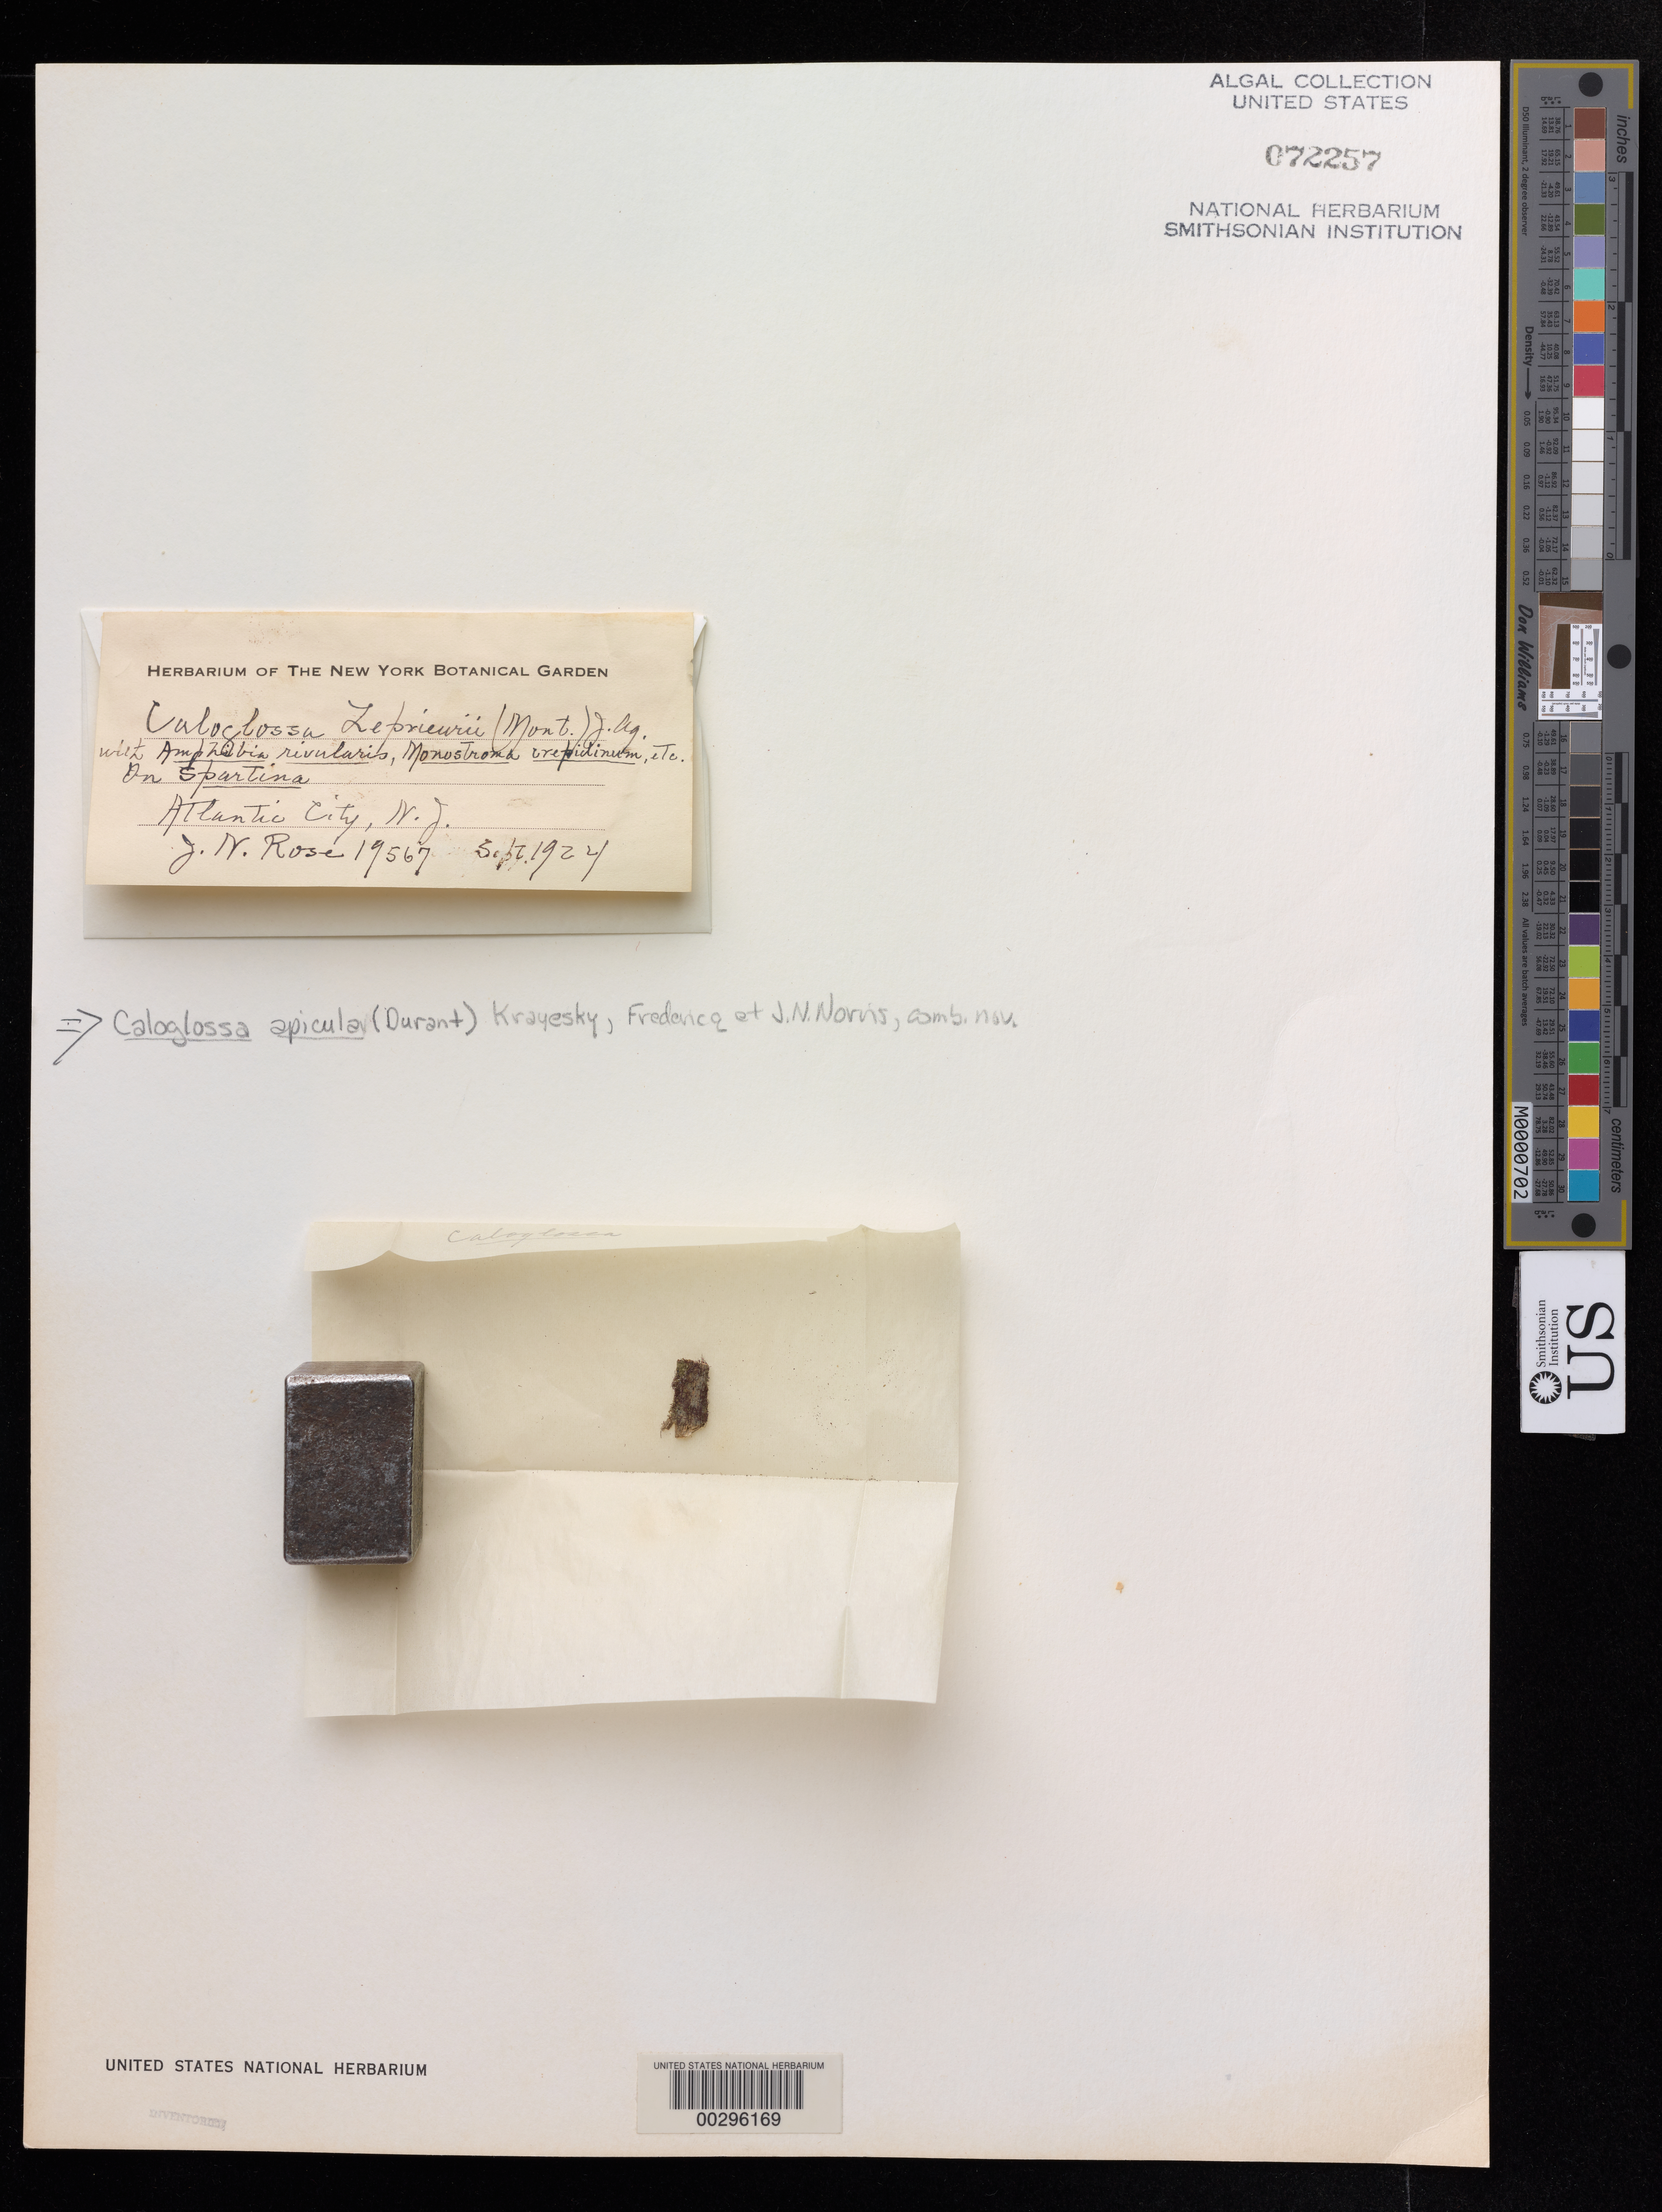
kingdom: Plantae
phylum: Rhodophyta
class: Florideophyceae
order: Ceramiales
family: Delesseriaceae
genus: Caloglossa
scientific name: Caloglossa apicula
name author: (Durant) Krayesky et al. in Krayesky et al.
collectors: J. N. Rose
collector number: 19567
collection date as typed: Sep 1924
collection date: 1924-09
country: United States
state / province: New Jersey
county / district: Atlantic County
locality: Atlantic City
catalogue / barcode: US 72257